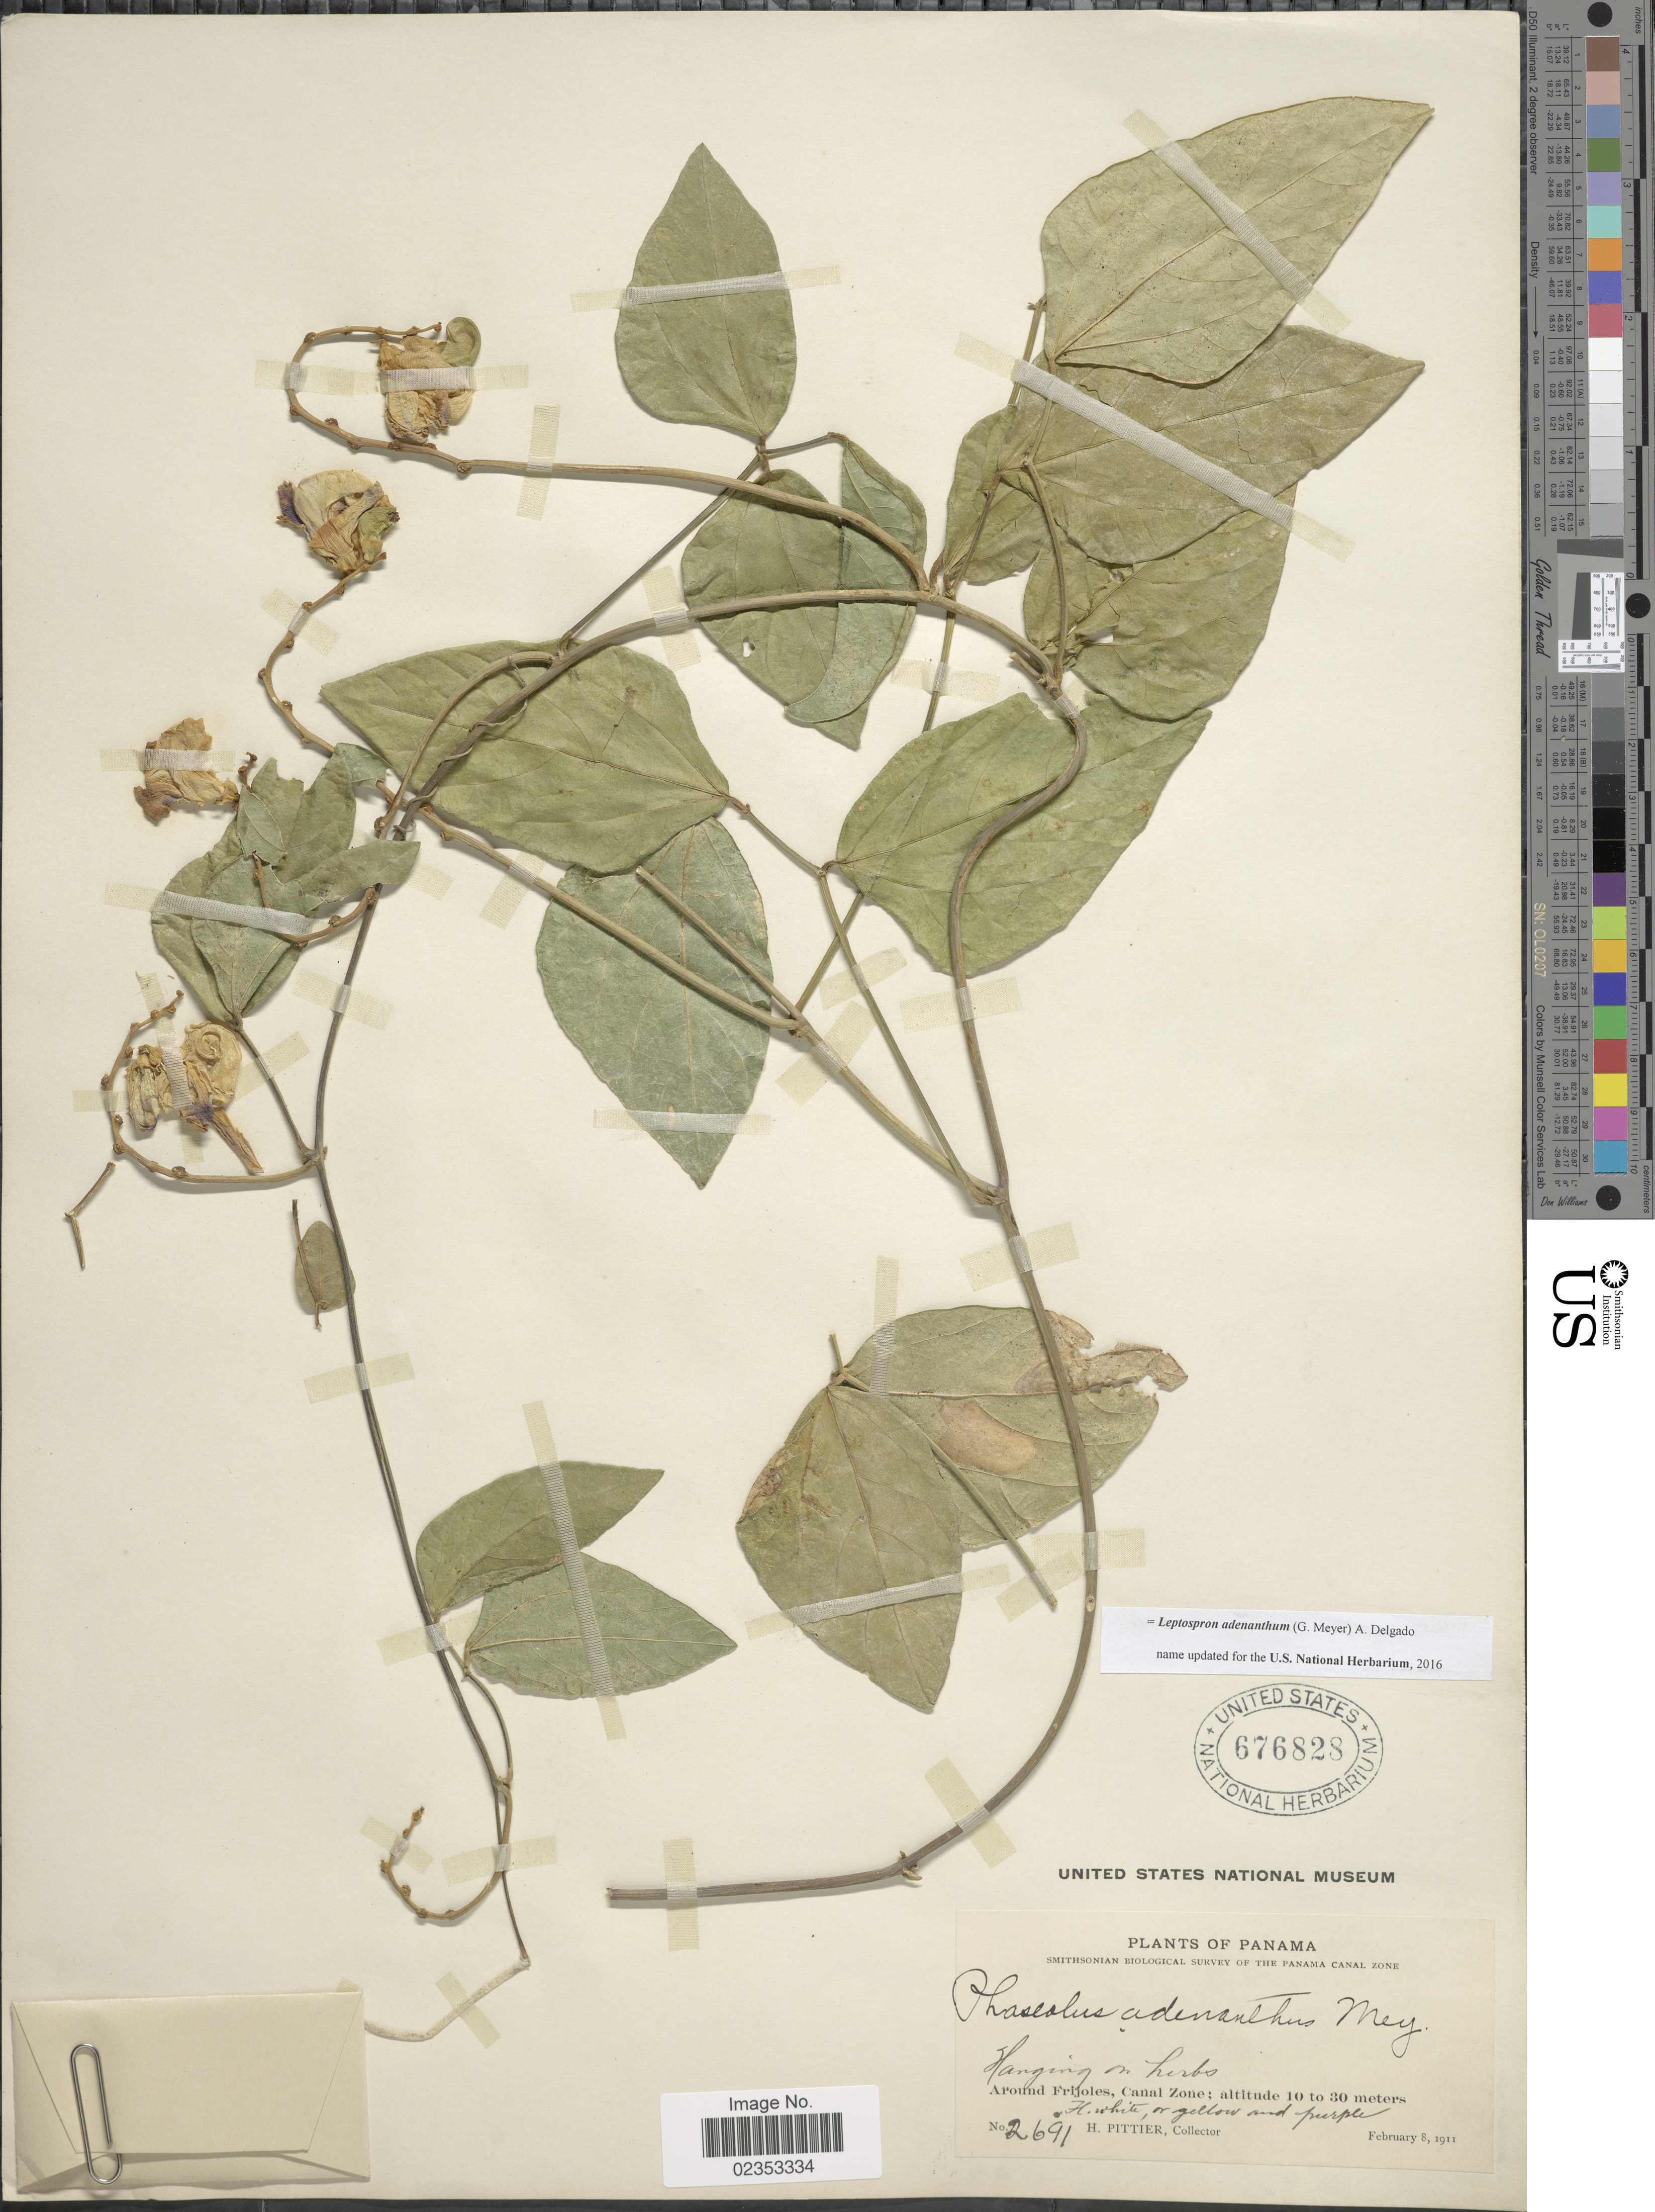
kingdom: Plantae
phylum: Tracheophyta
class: Magnoliopsida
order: Fabales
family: Fabaceae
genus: Leptospron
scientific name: Leptospron adenanthum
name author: (G. Mey.) A. Delgado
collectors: H. F. Pittier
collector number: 2691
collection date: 1911-02-08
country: Panama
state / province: Colón / Panamá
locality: The Panama Canal Zone, around Frijoles, Canal Zone.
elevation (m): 10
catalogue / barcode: US 676828